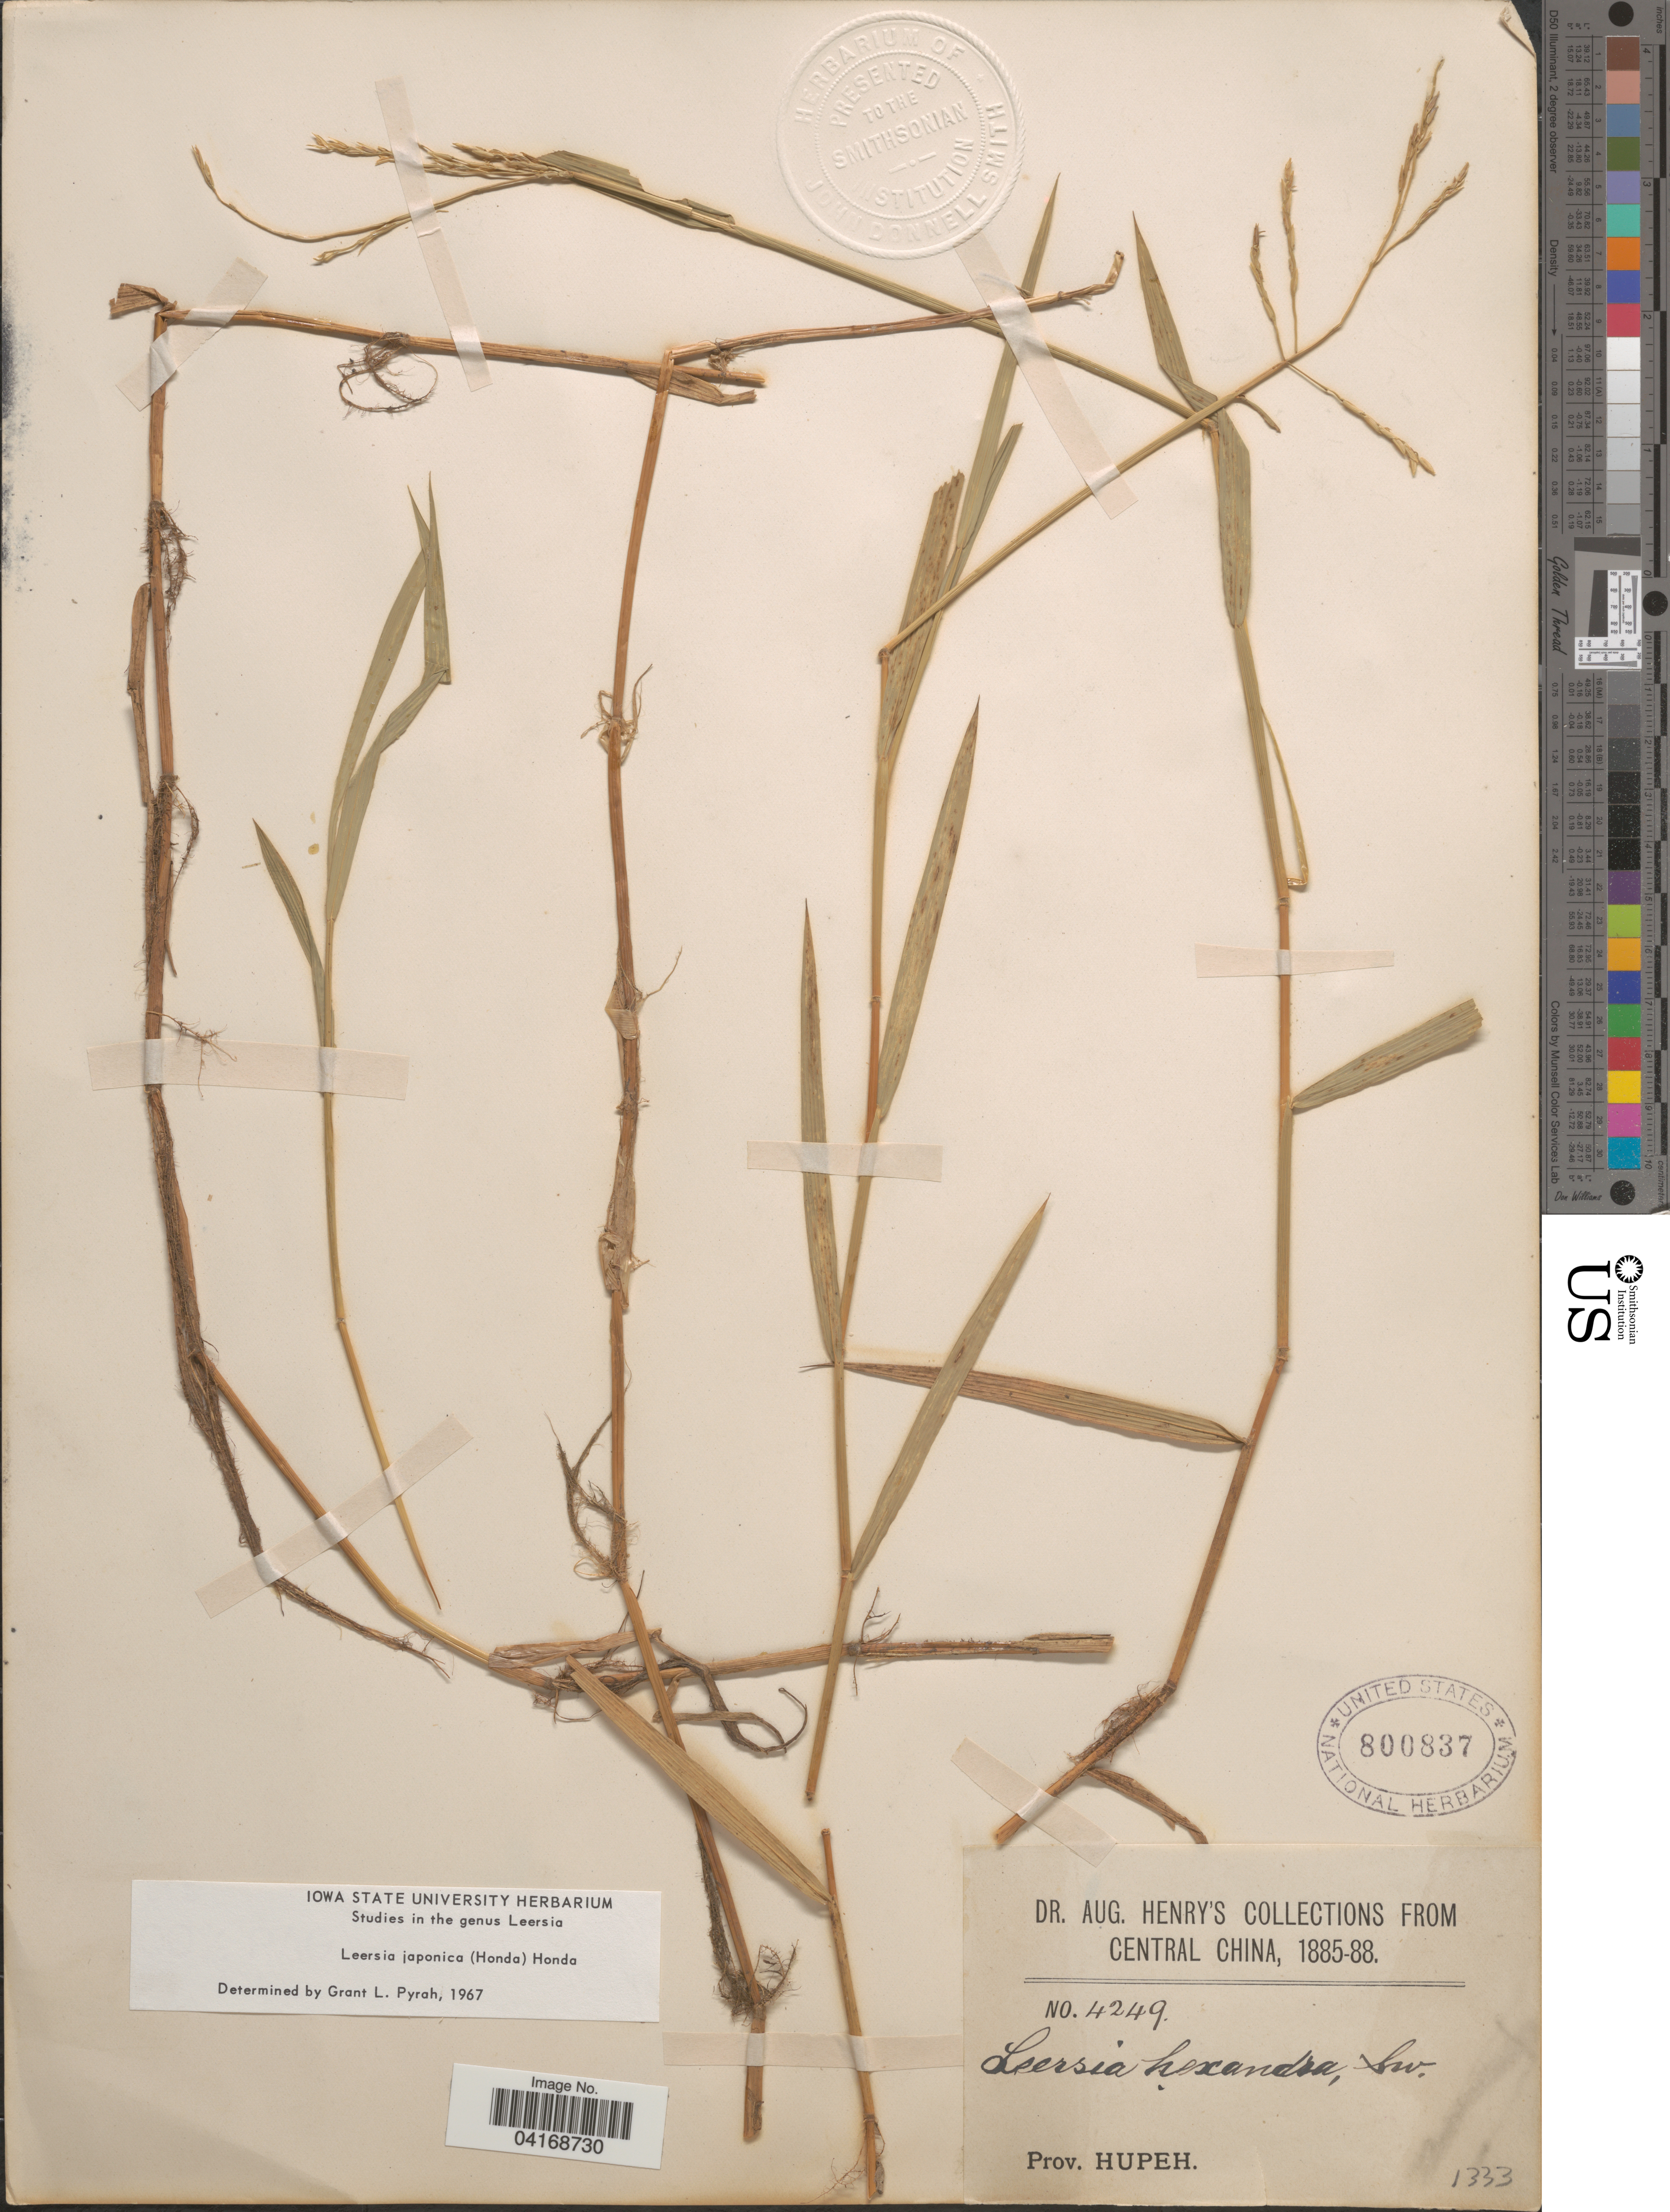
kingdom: Plantae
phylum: Tracheophyta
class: Liliopsida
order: Poales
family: Poaceae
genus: Leersia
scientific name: Leersia japonica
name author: (Makino ex Honda) Honda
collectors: A. Henry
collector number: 4249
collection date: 1885/1888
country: China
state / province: Hubei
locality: Prov. Hupeh.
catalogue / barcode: US 800837